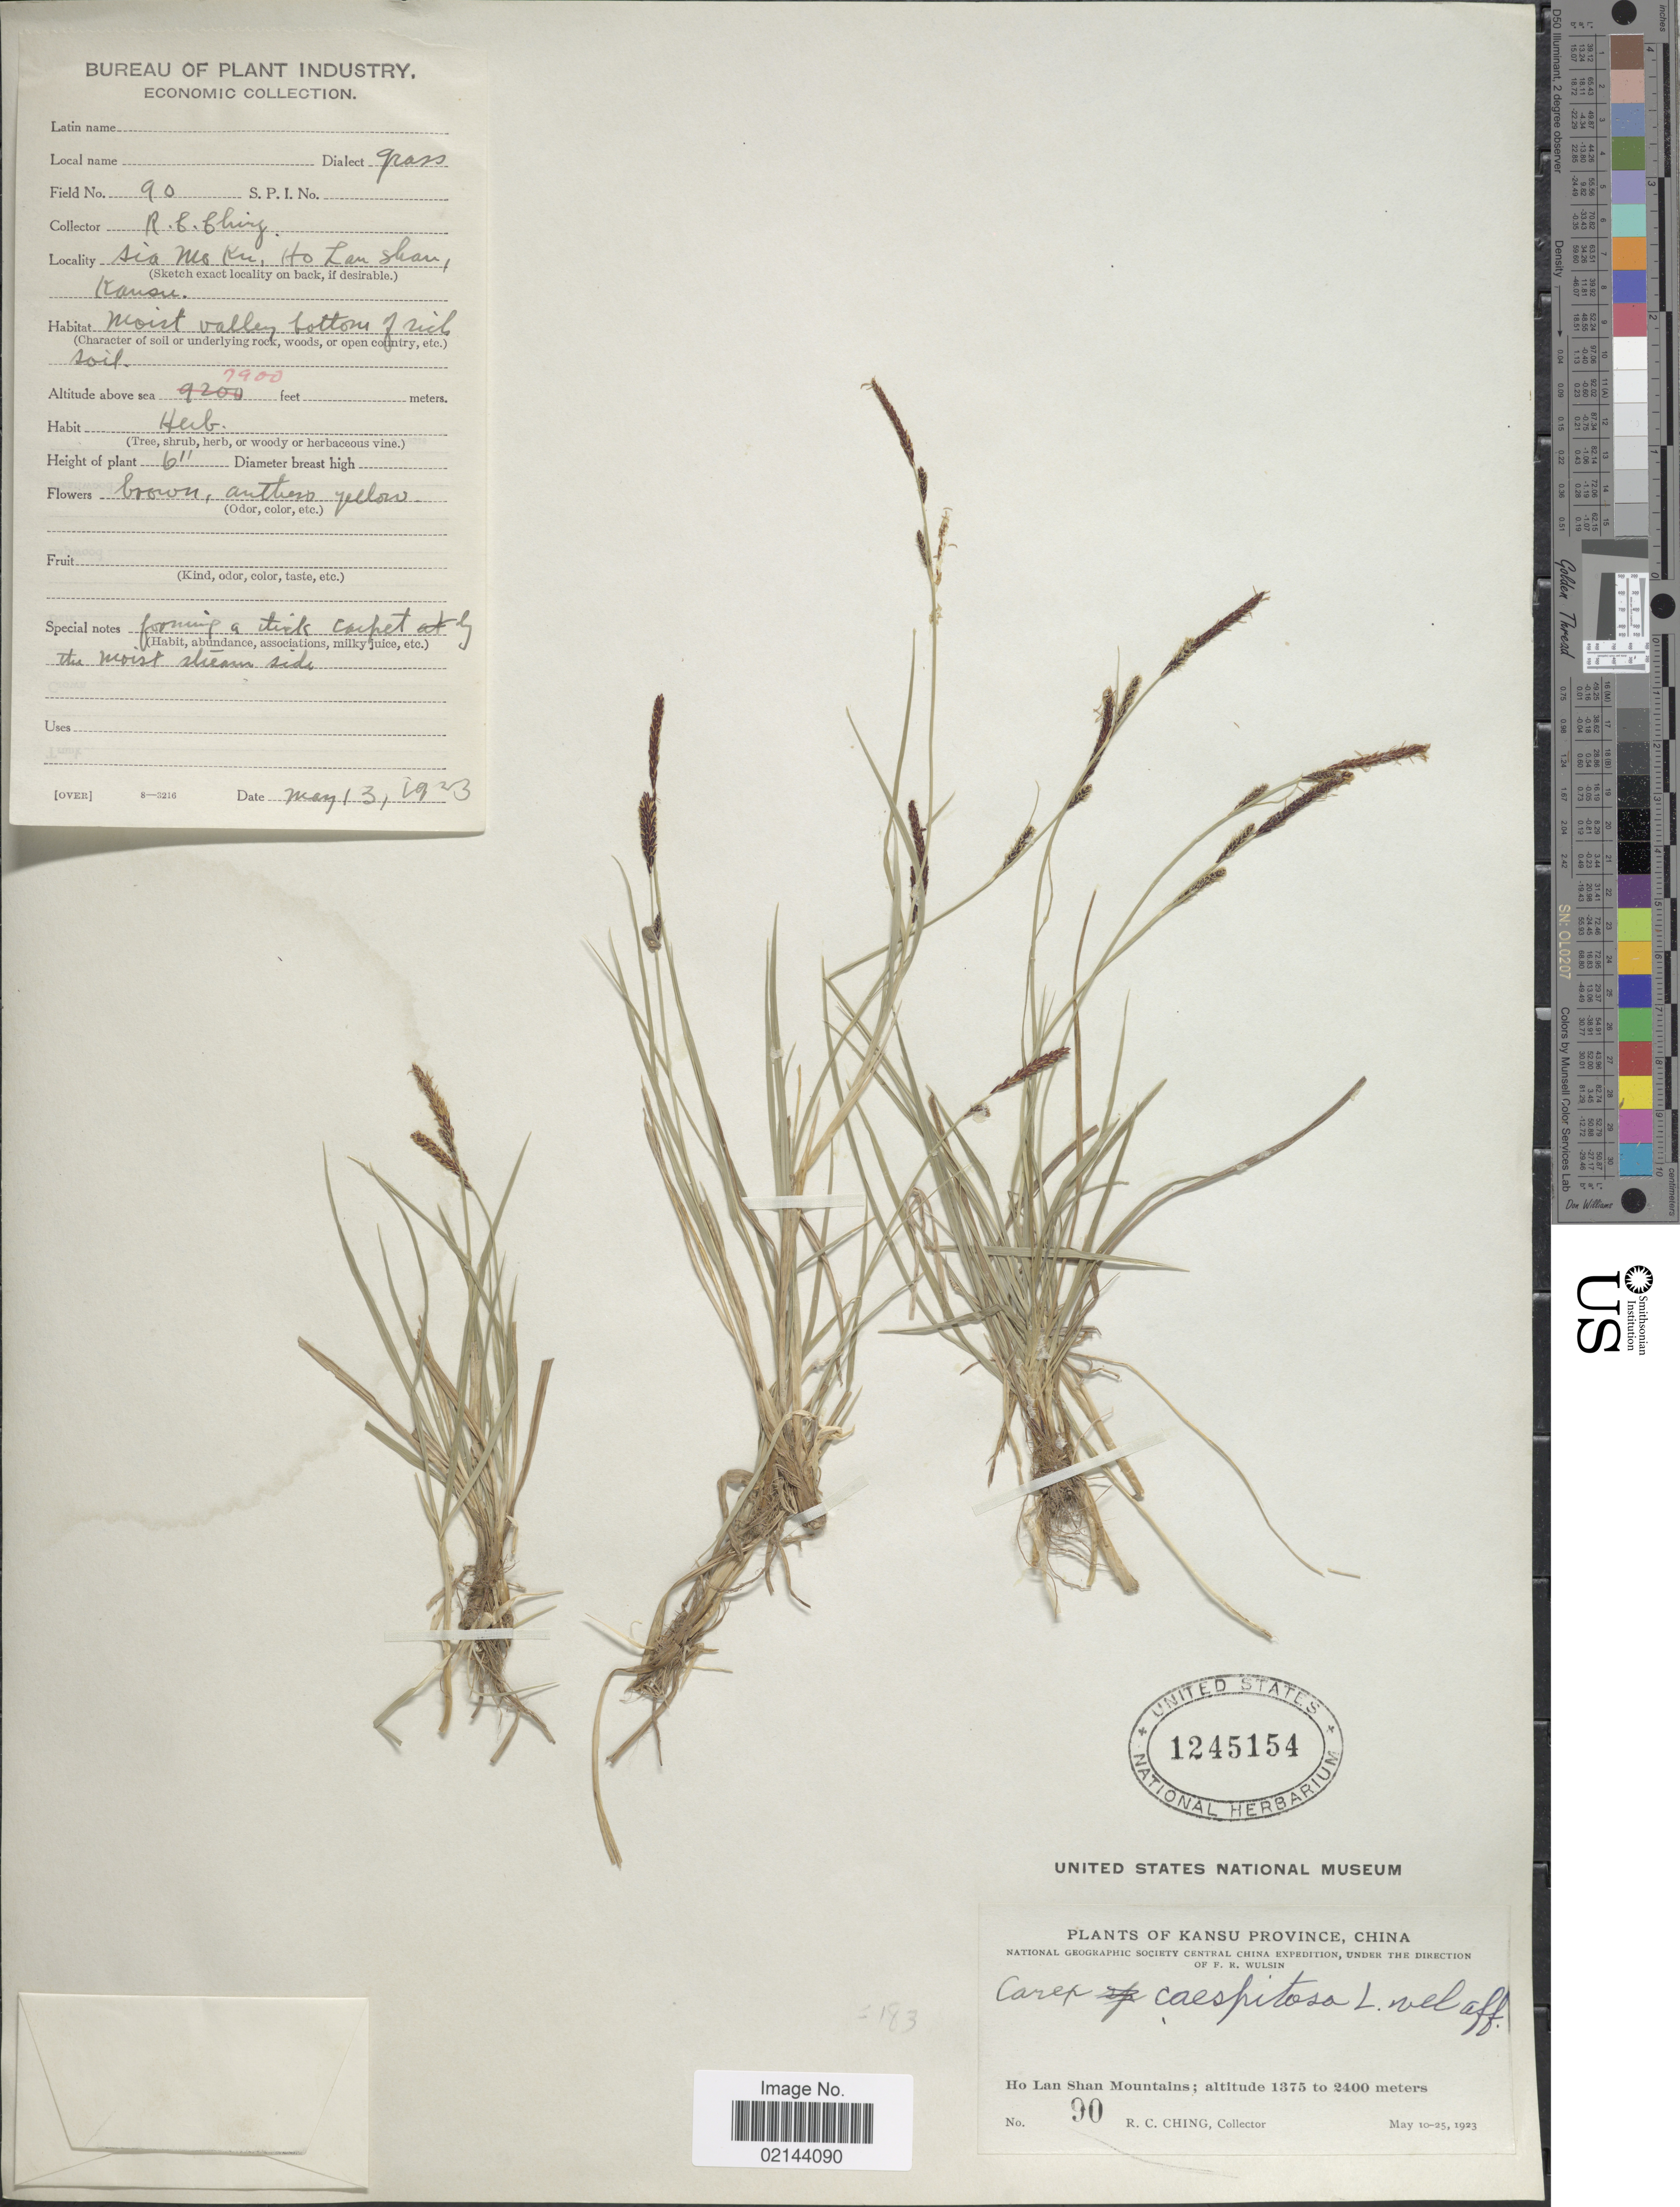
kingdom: Plantae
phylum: Tracheophyta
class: Liliopsida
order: Poales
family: Cyperaceae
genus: Carex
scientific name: Carex cespitosa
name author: L.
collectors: R. C. Ching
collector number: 90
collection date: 1923-05-13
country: China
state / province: Gansu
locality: Ho Lan Shan Mountains, Sia Mo Ku, Ho Lan Shan, Kansu Province.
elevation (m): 2408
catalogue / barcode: US 1245154